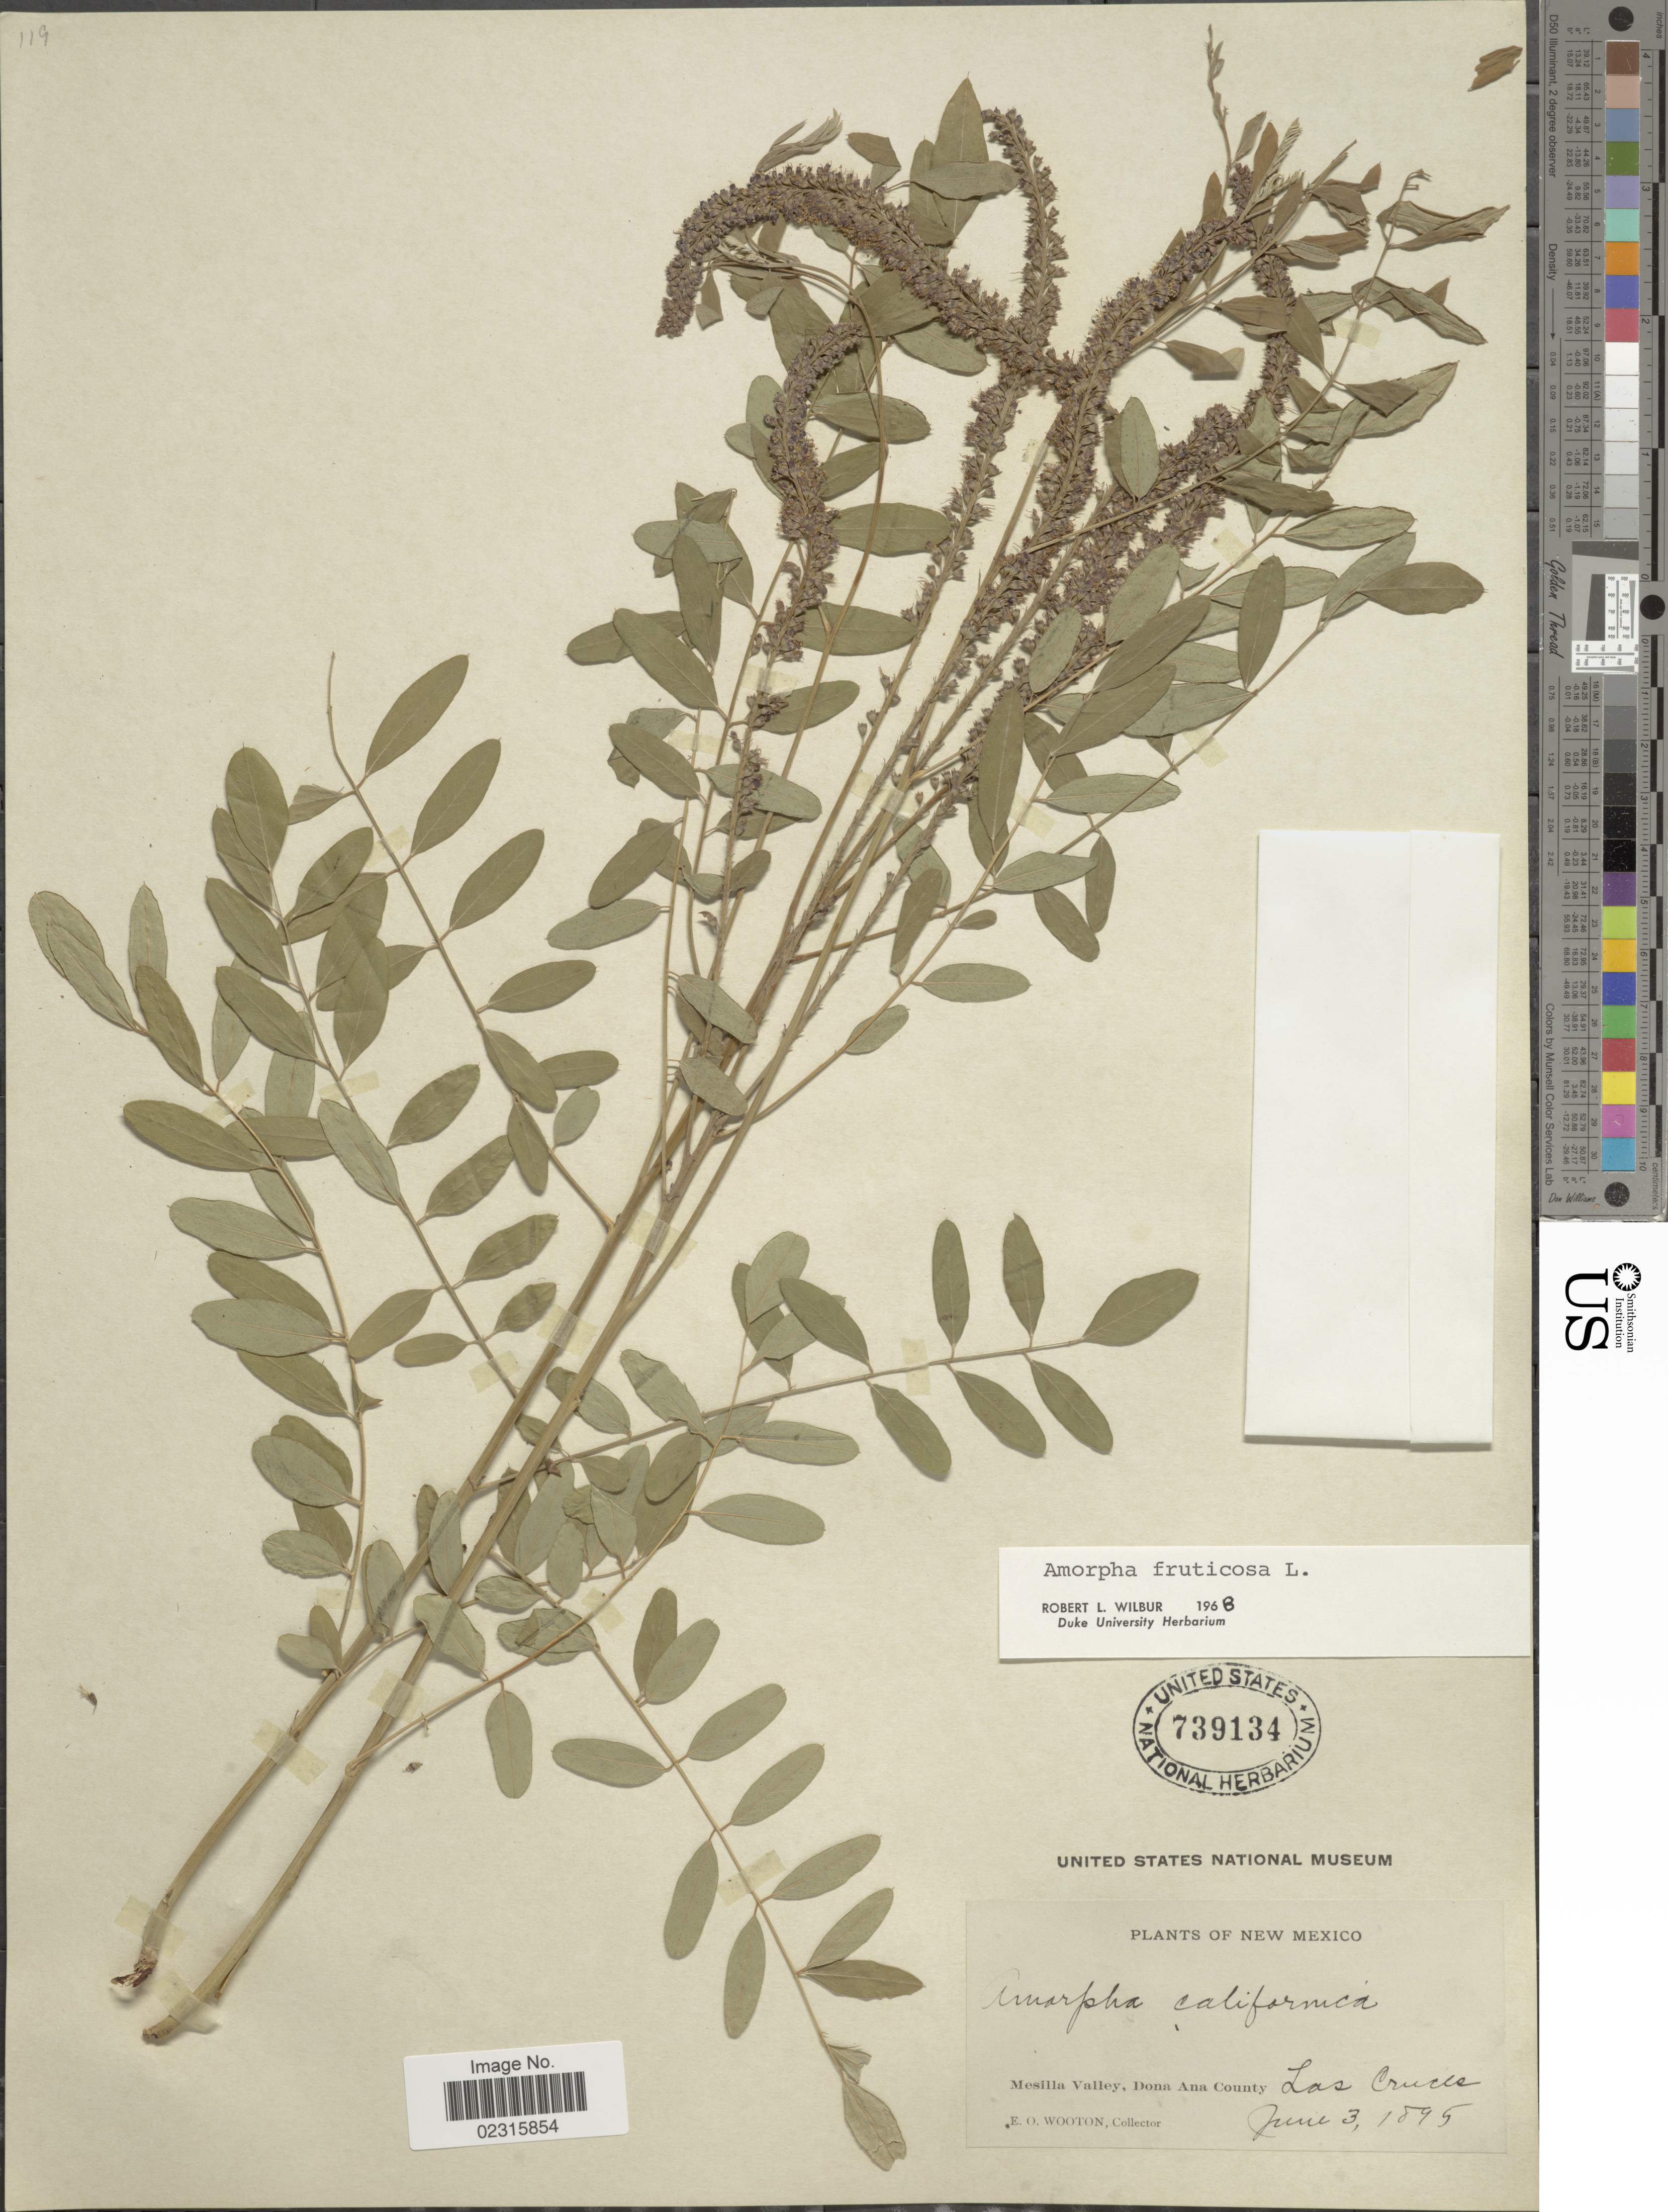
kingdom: Plantae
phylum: Tracheophyta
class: Magnoliopsida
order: Fabales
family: Fabaceae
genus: Amorpha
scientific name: Amorpha fruticosa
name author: L.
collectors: E. O. Wooton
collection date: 1895-06-03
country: United States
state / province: New Mexico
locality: Mesilla Valley, Dona Ana County, Las Cruces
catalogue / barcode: US 739134